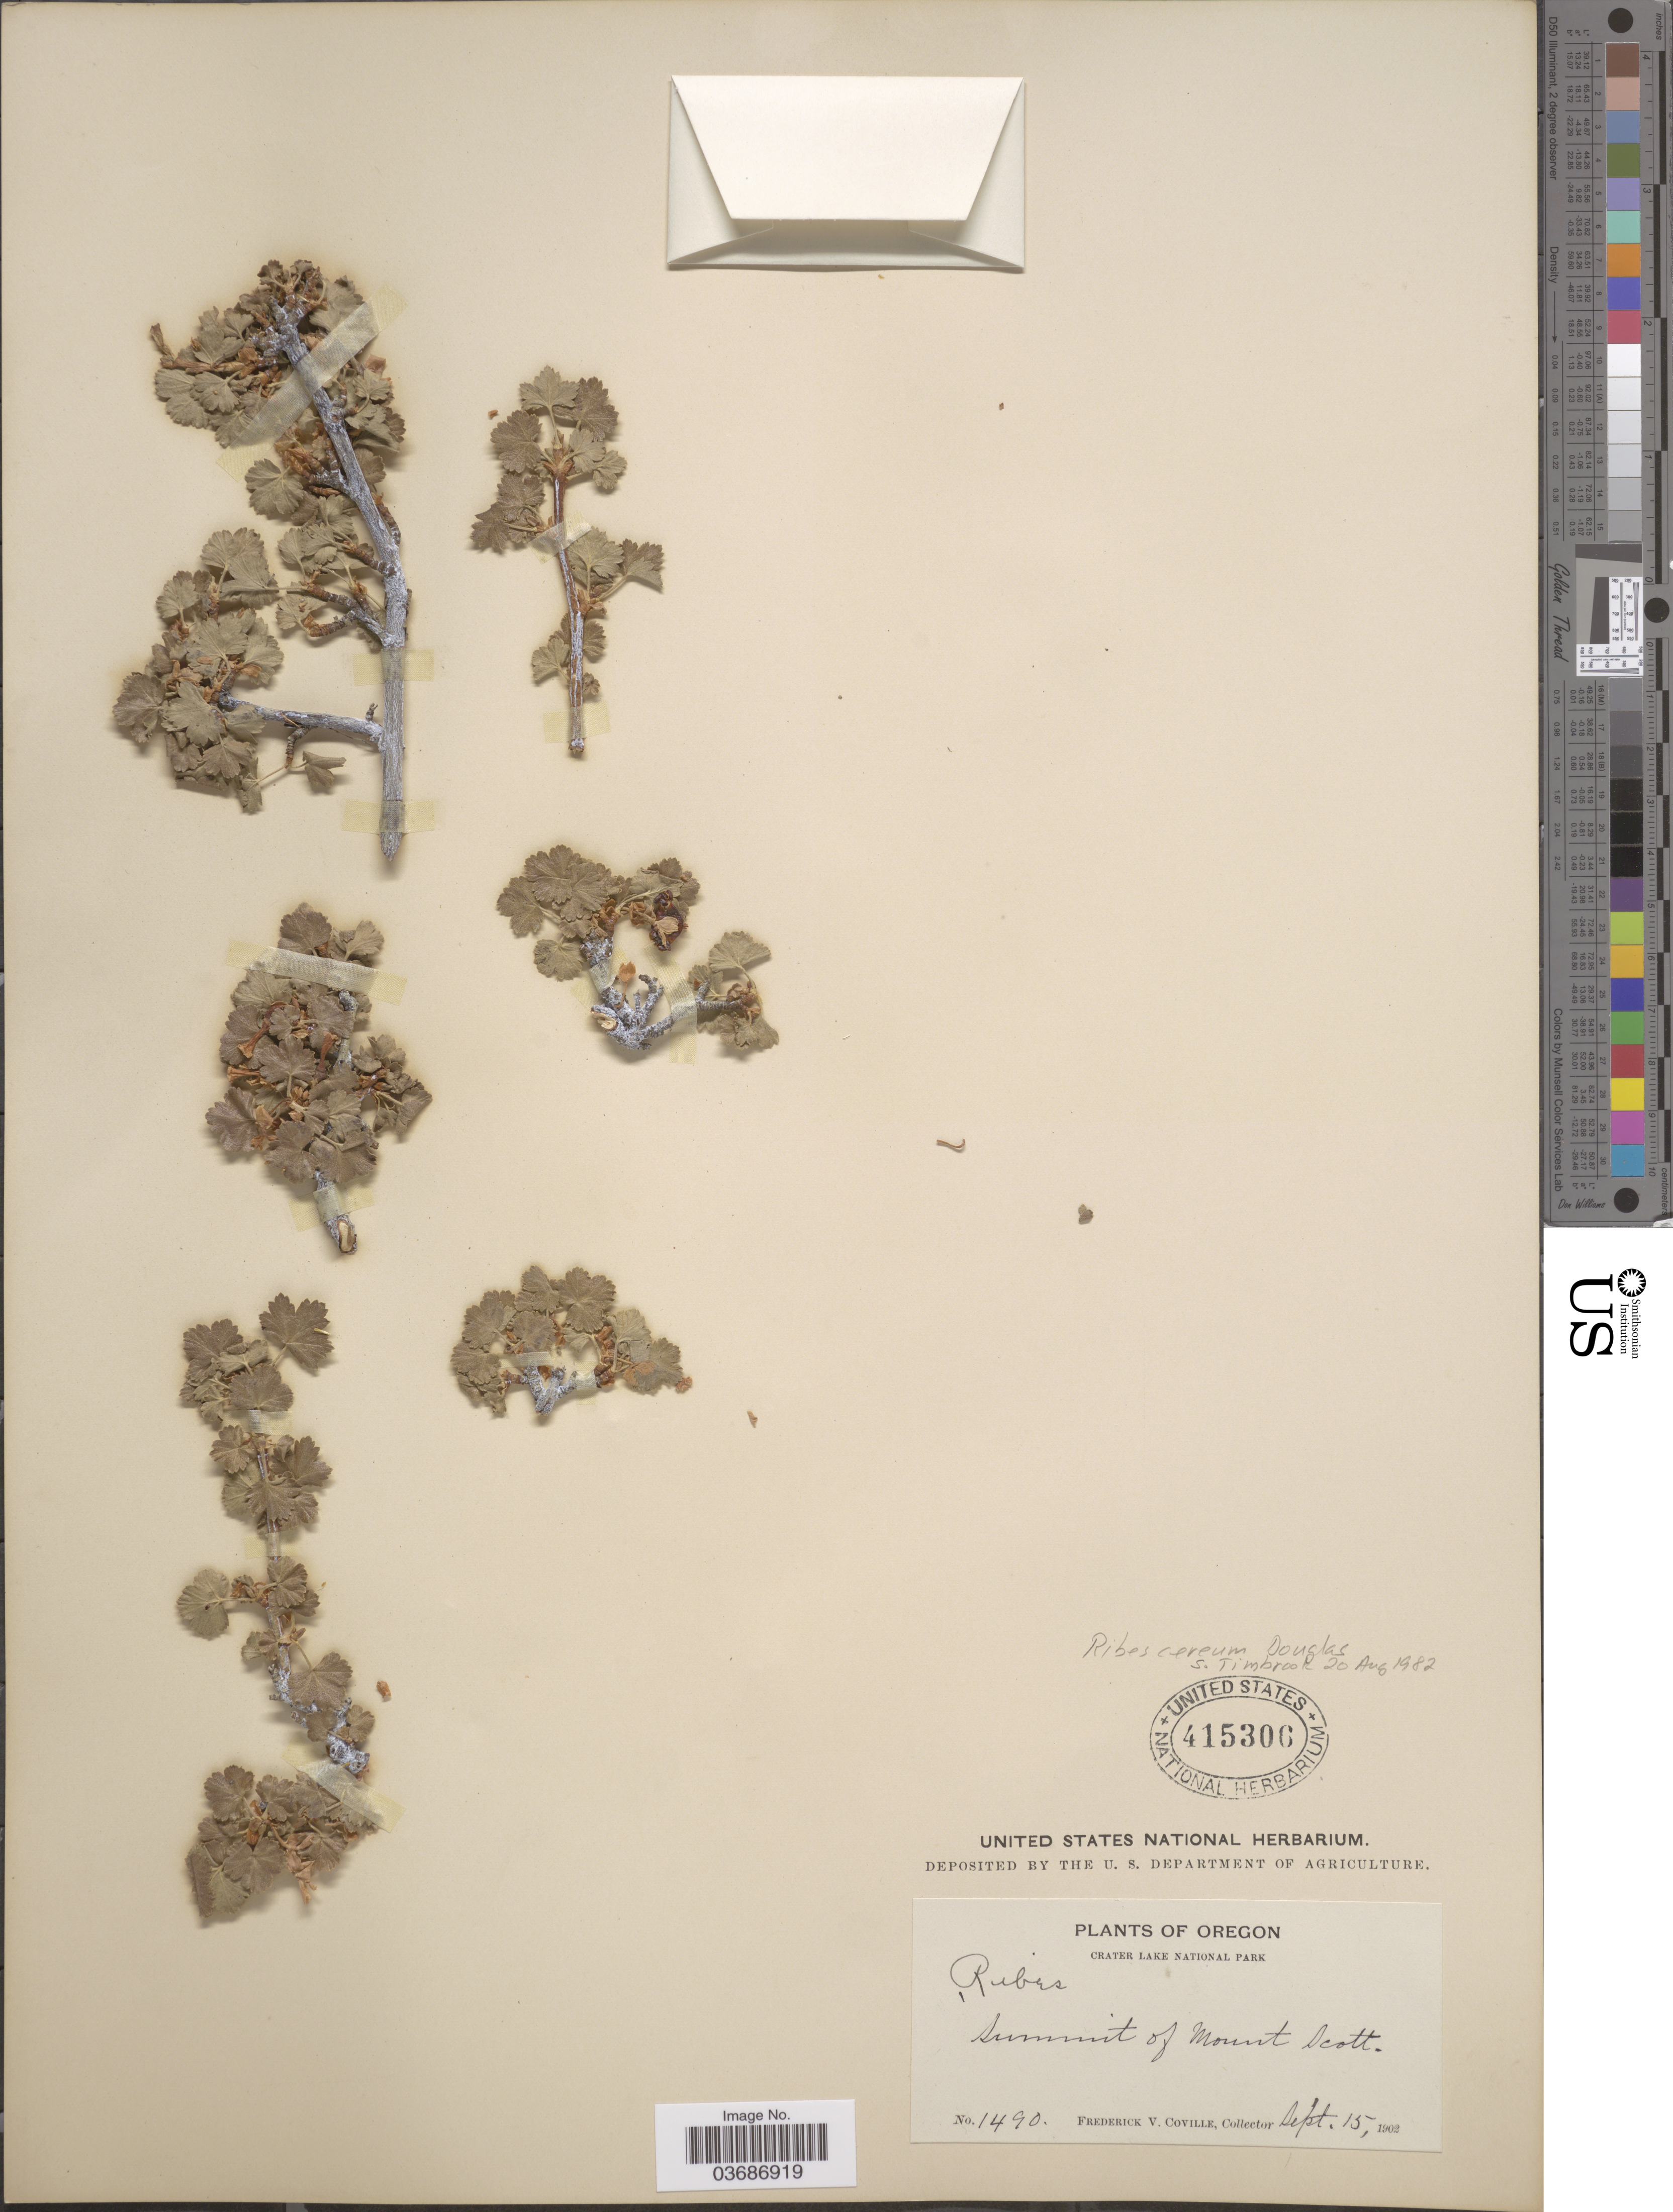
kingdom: Plantae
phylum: Tracheophyta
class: Magnoliopsida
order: Saxifragales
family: Grossulariaceae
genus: Ribes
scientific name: Ribes cereum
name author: Douglas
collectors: F. V. Coville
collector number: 1490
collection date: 1902-09-15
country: United States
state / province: Oregon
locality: Crater Lake National Park. Summit of Mount Scott.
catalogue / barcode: US 415306